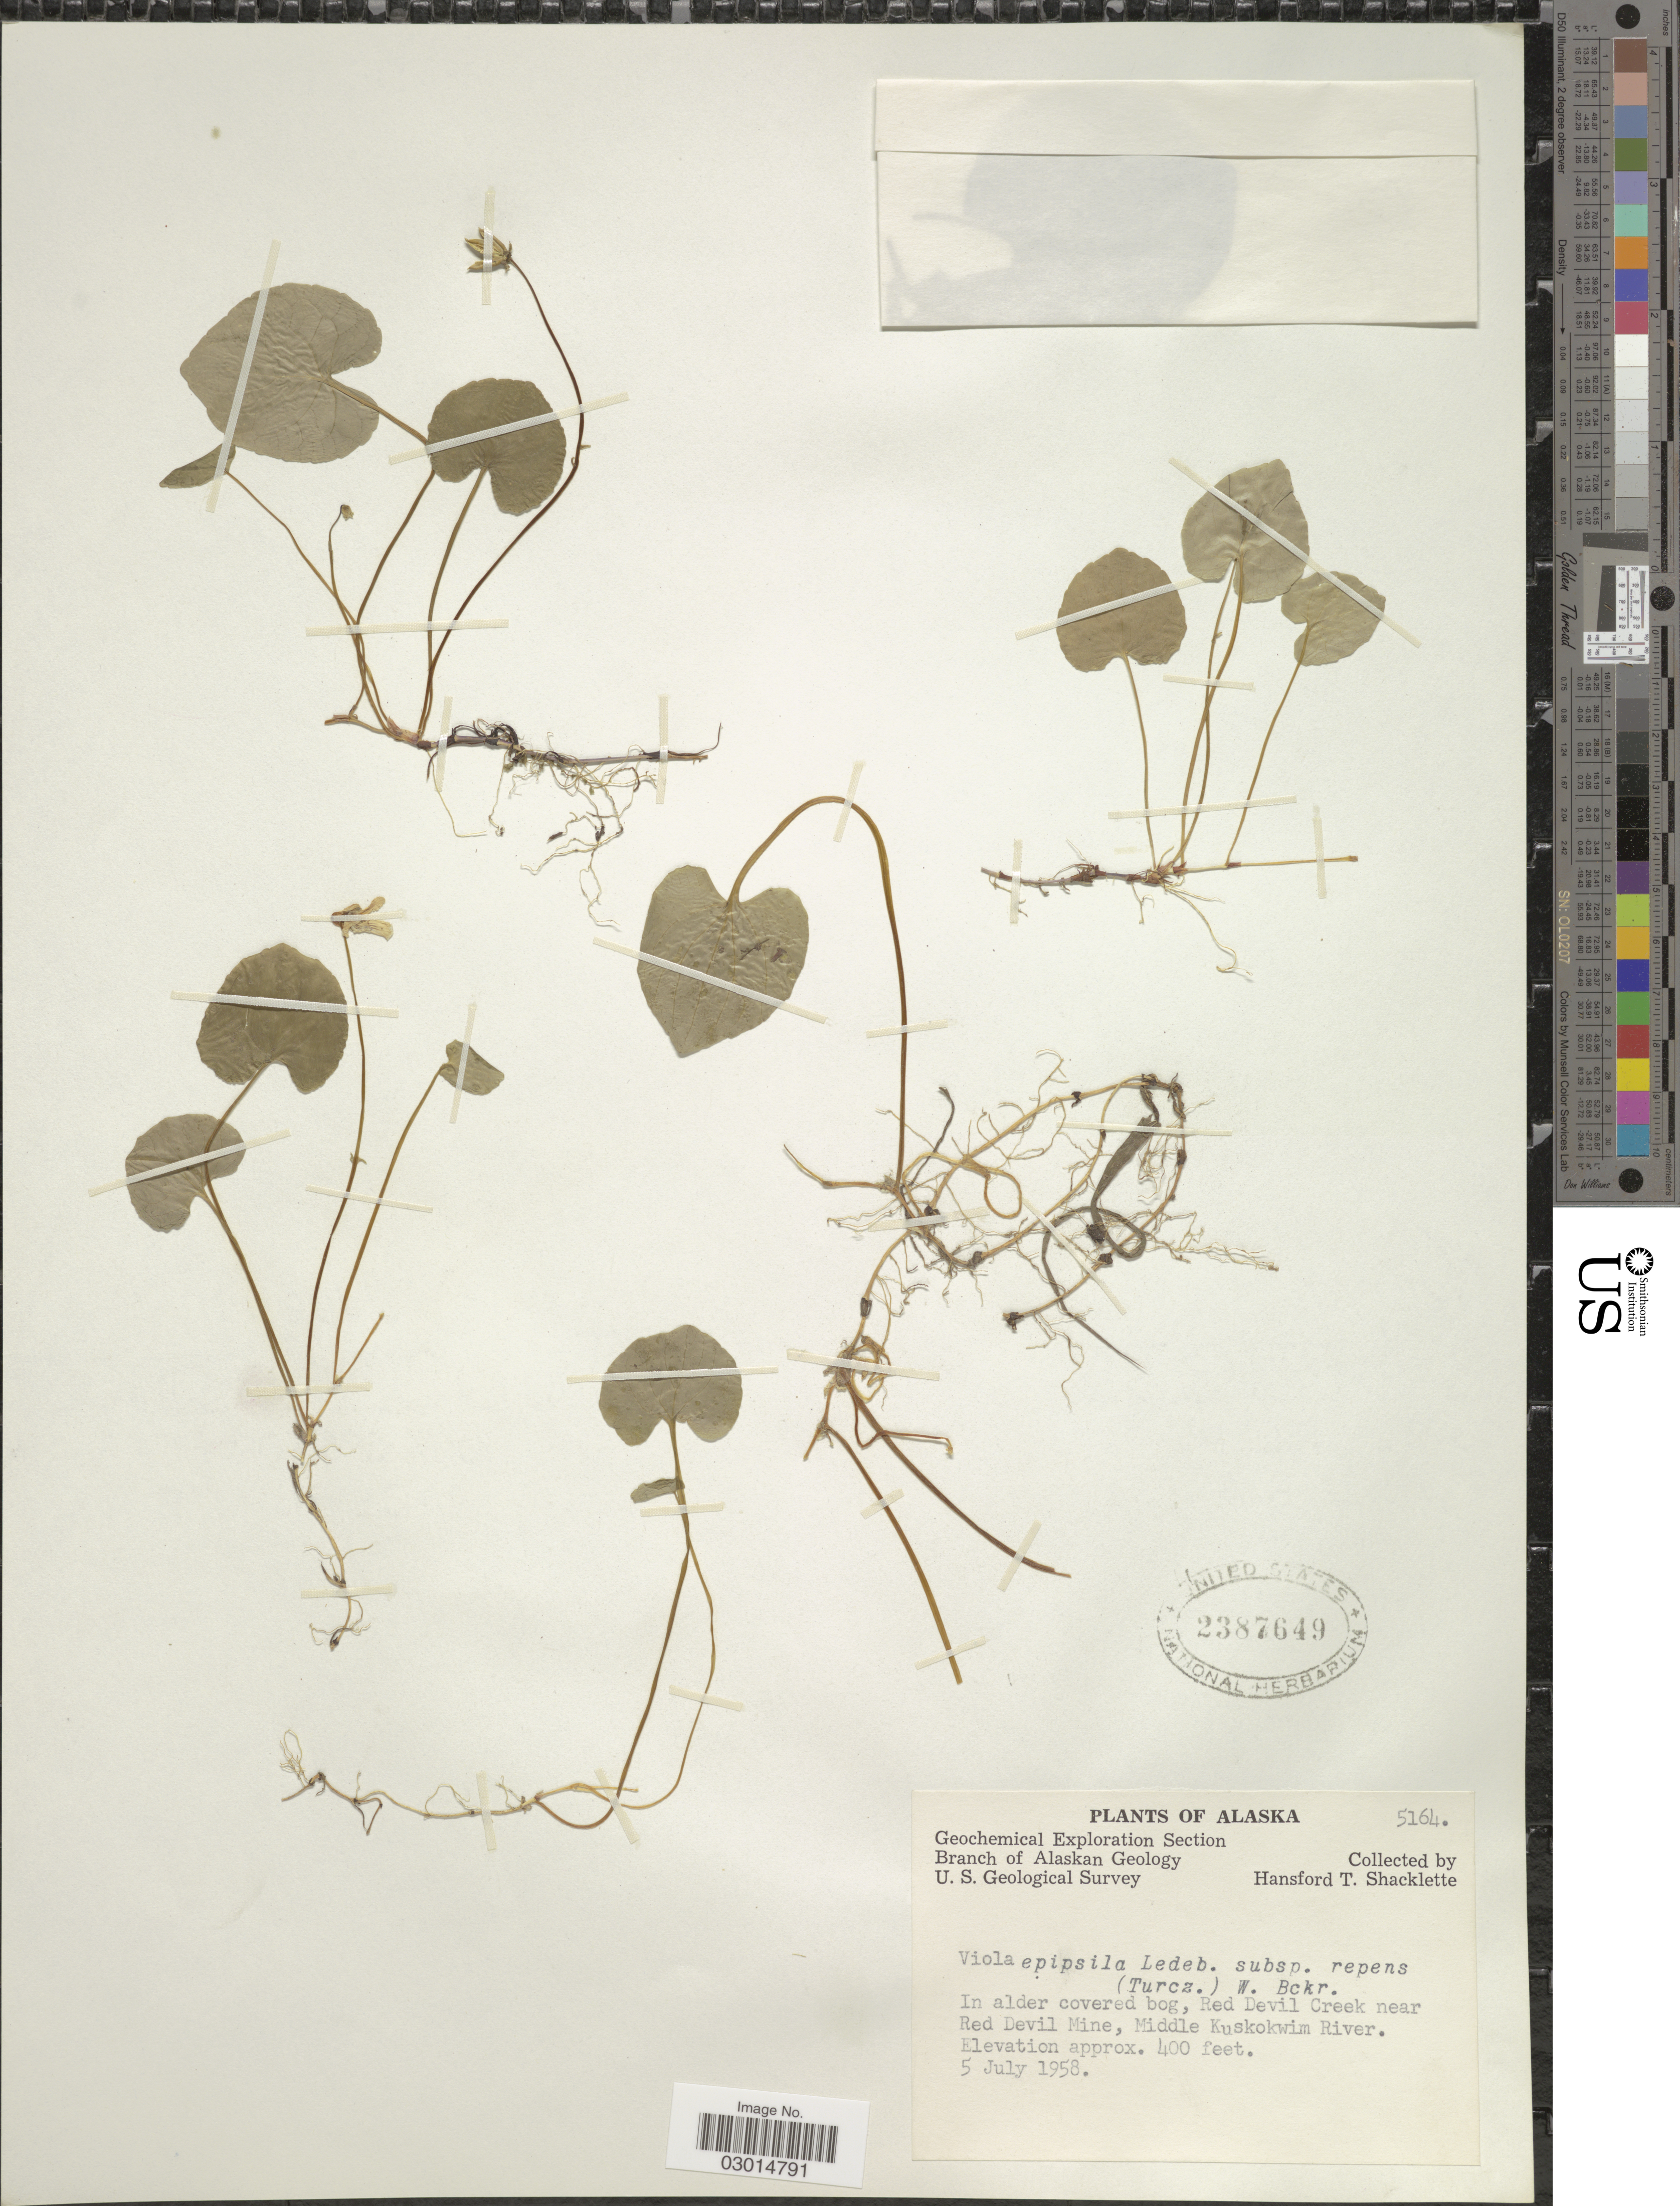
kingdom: Plantae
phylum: Tracheophyta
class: Magnoliopsida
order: Malpighiales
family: Violaceae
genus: Viola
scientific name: Viola epipsila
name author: Ledeb.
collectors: H. Shacklette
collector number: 5164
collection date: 1958-07-05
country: United States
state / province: Alaska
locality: In alder covered bog, Red Devil Creek near Red Devil Mine, Middle Kuskokwim River.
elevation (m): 122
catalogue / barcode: US 2387649